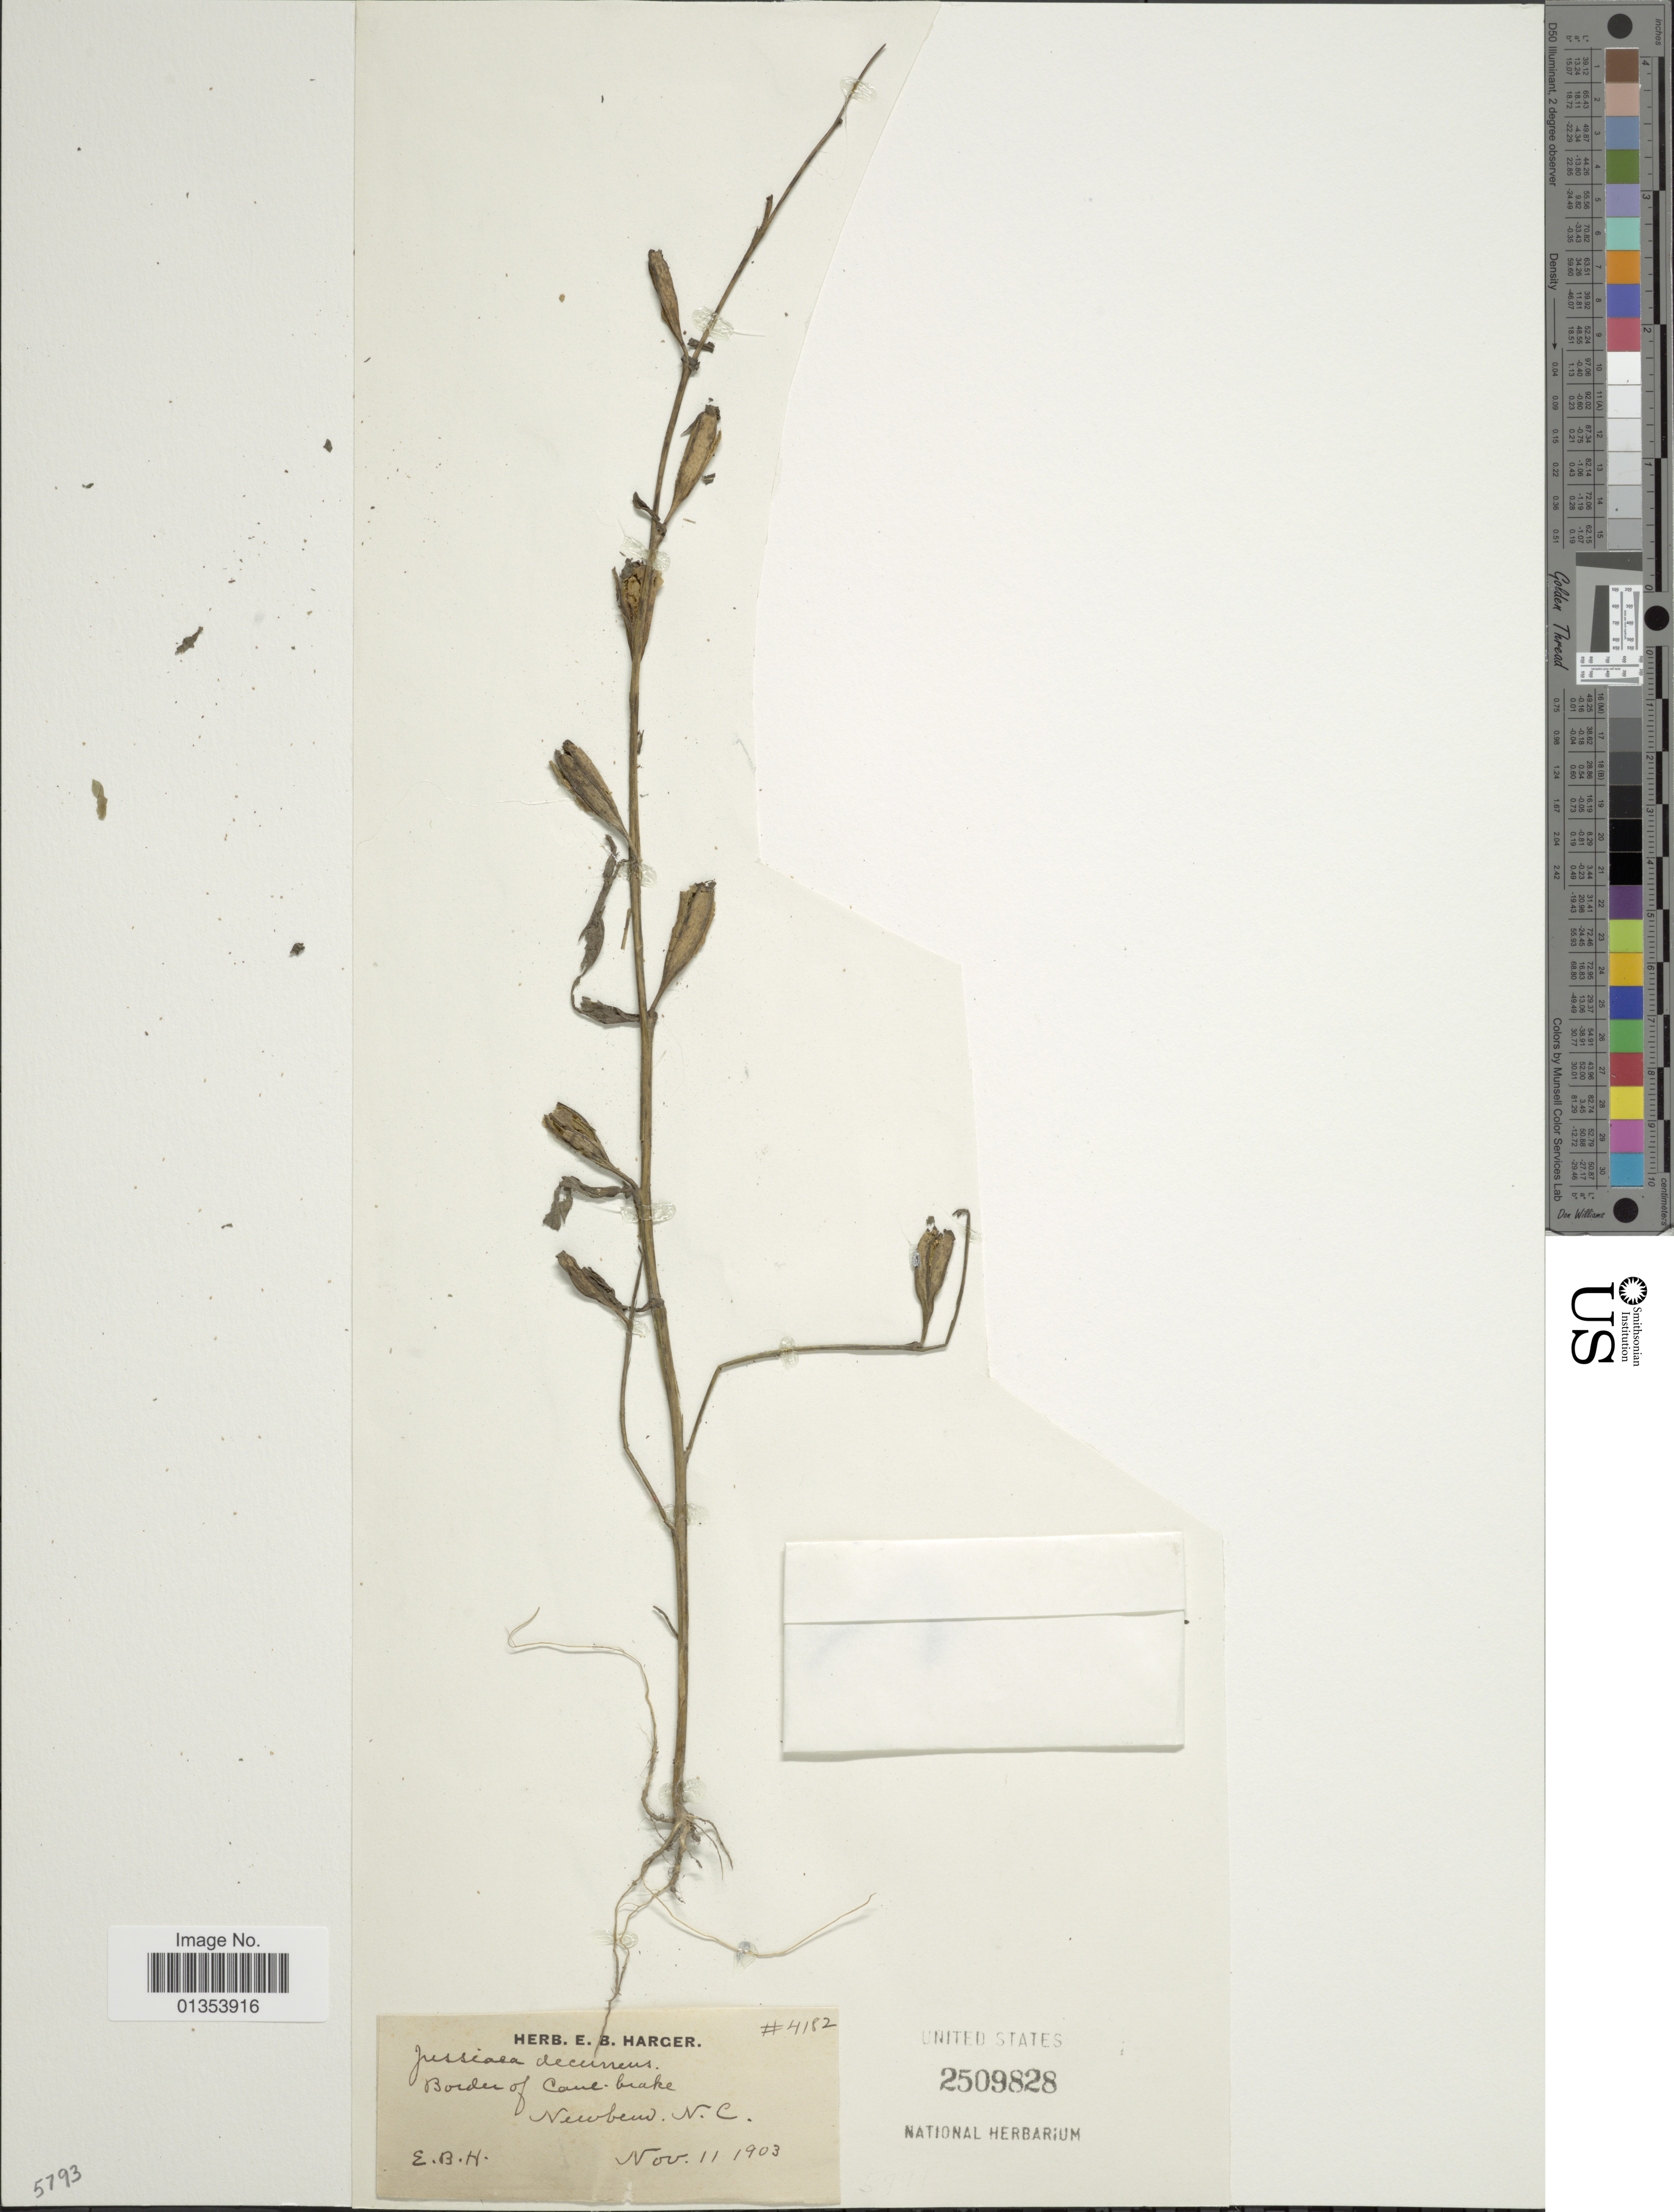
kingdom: Plantae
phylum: Tracheophyta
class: Magnoliopsida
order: Myrtales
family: Onagraceae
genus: Ludwigia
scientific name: Ludwigia decurrens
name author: Walter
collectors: ex herb. E. B. Harger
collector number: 4182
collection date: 1903-11-11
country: United States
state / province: North Carolina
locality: Border of Canebrake, Newbern N.C.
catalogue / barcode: US 2509828